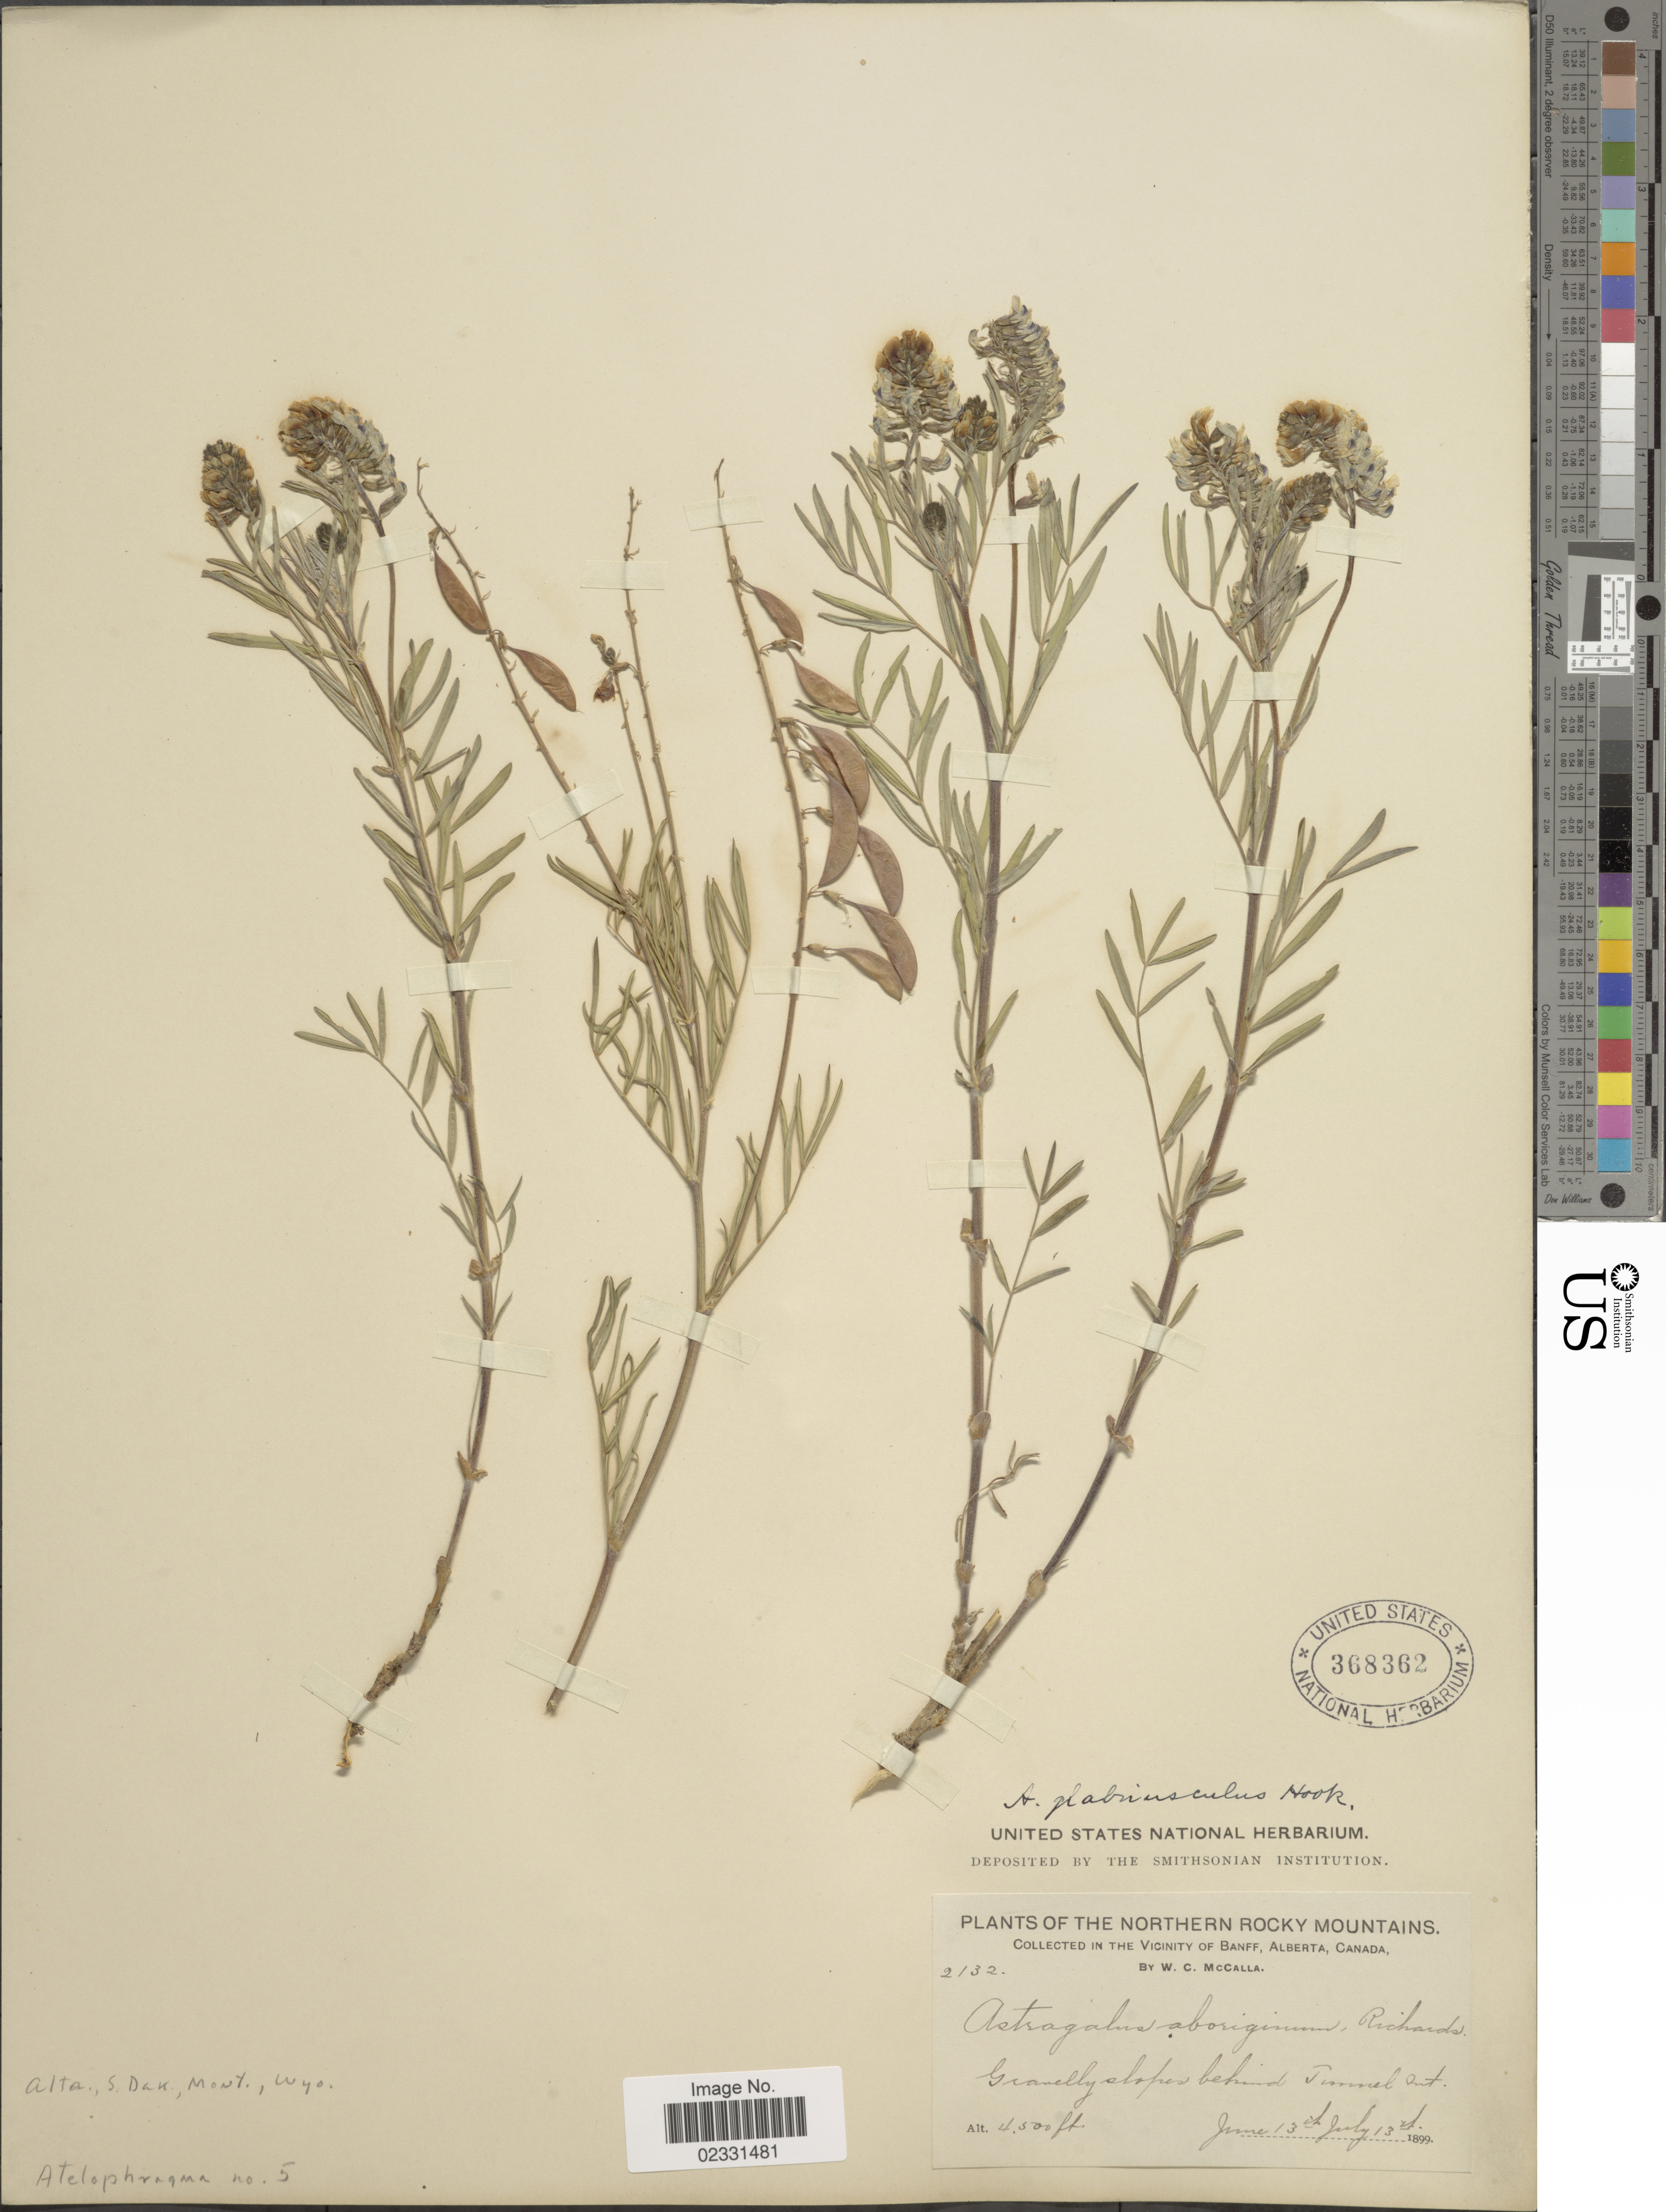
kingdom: Plantae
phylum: Tracheophyta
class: Magnoliopsida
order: Fabales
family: Fabaceae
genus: Astragalus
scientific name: Astragalus glabriusculus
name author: (Hook.) A. Gray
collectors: W. McCalla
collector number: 2132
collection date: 1899-06-13/1899-07-13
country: Canada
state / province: Alberta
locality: The Northern Rocky Mountains, The Vicinity of Banff, Alberta, Canada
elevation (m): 1372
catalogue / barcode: US 368362